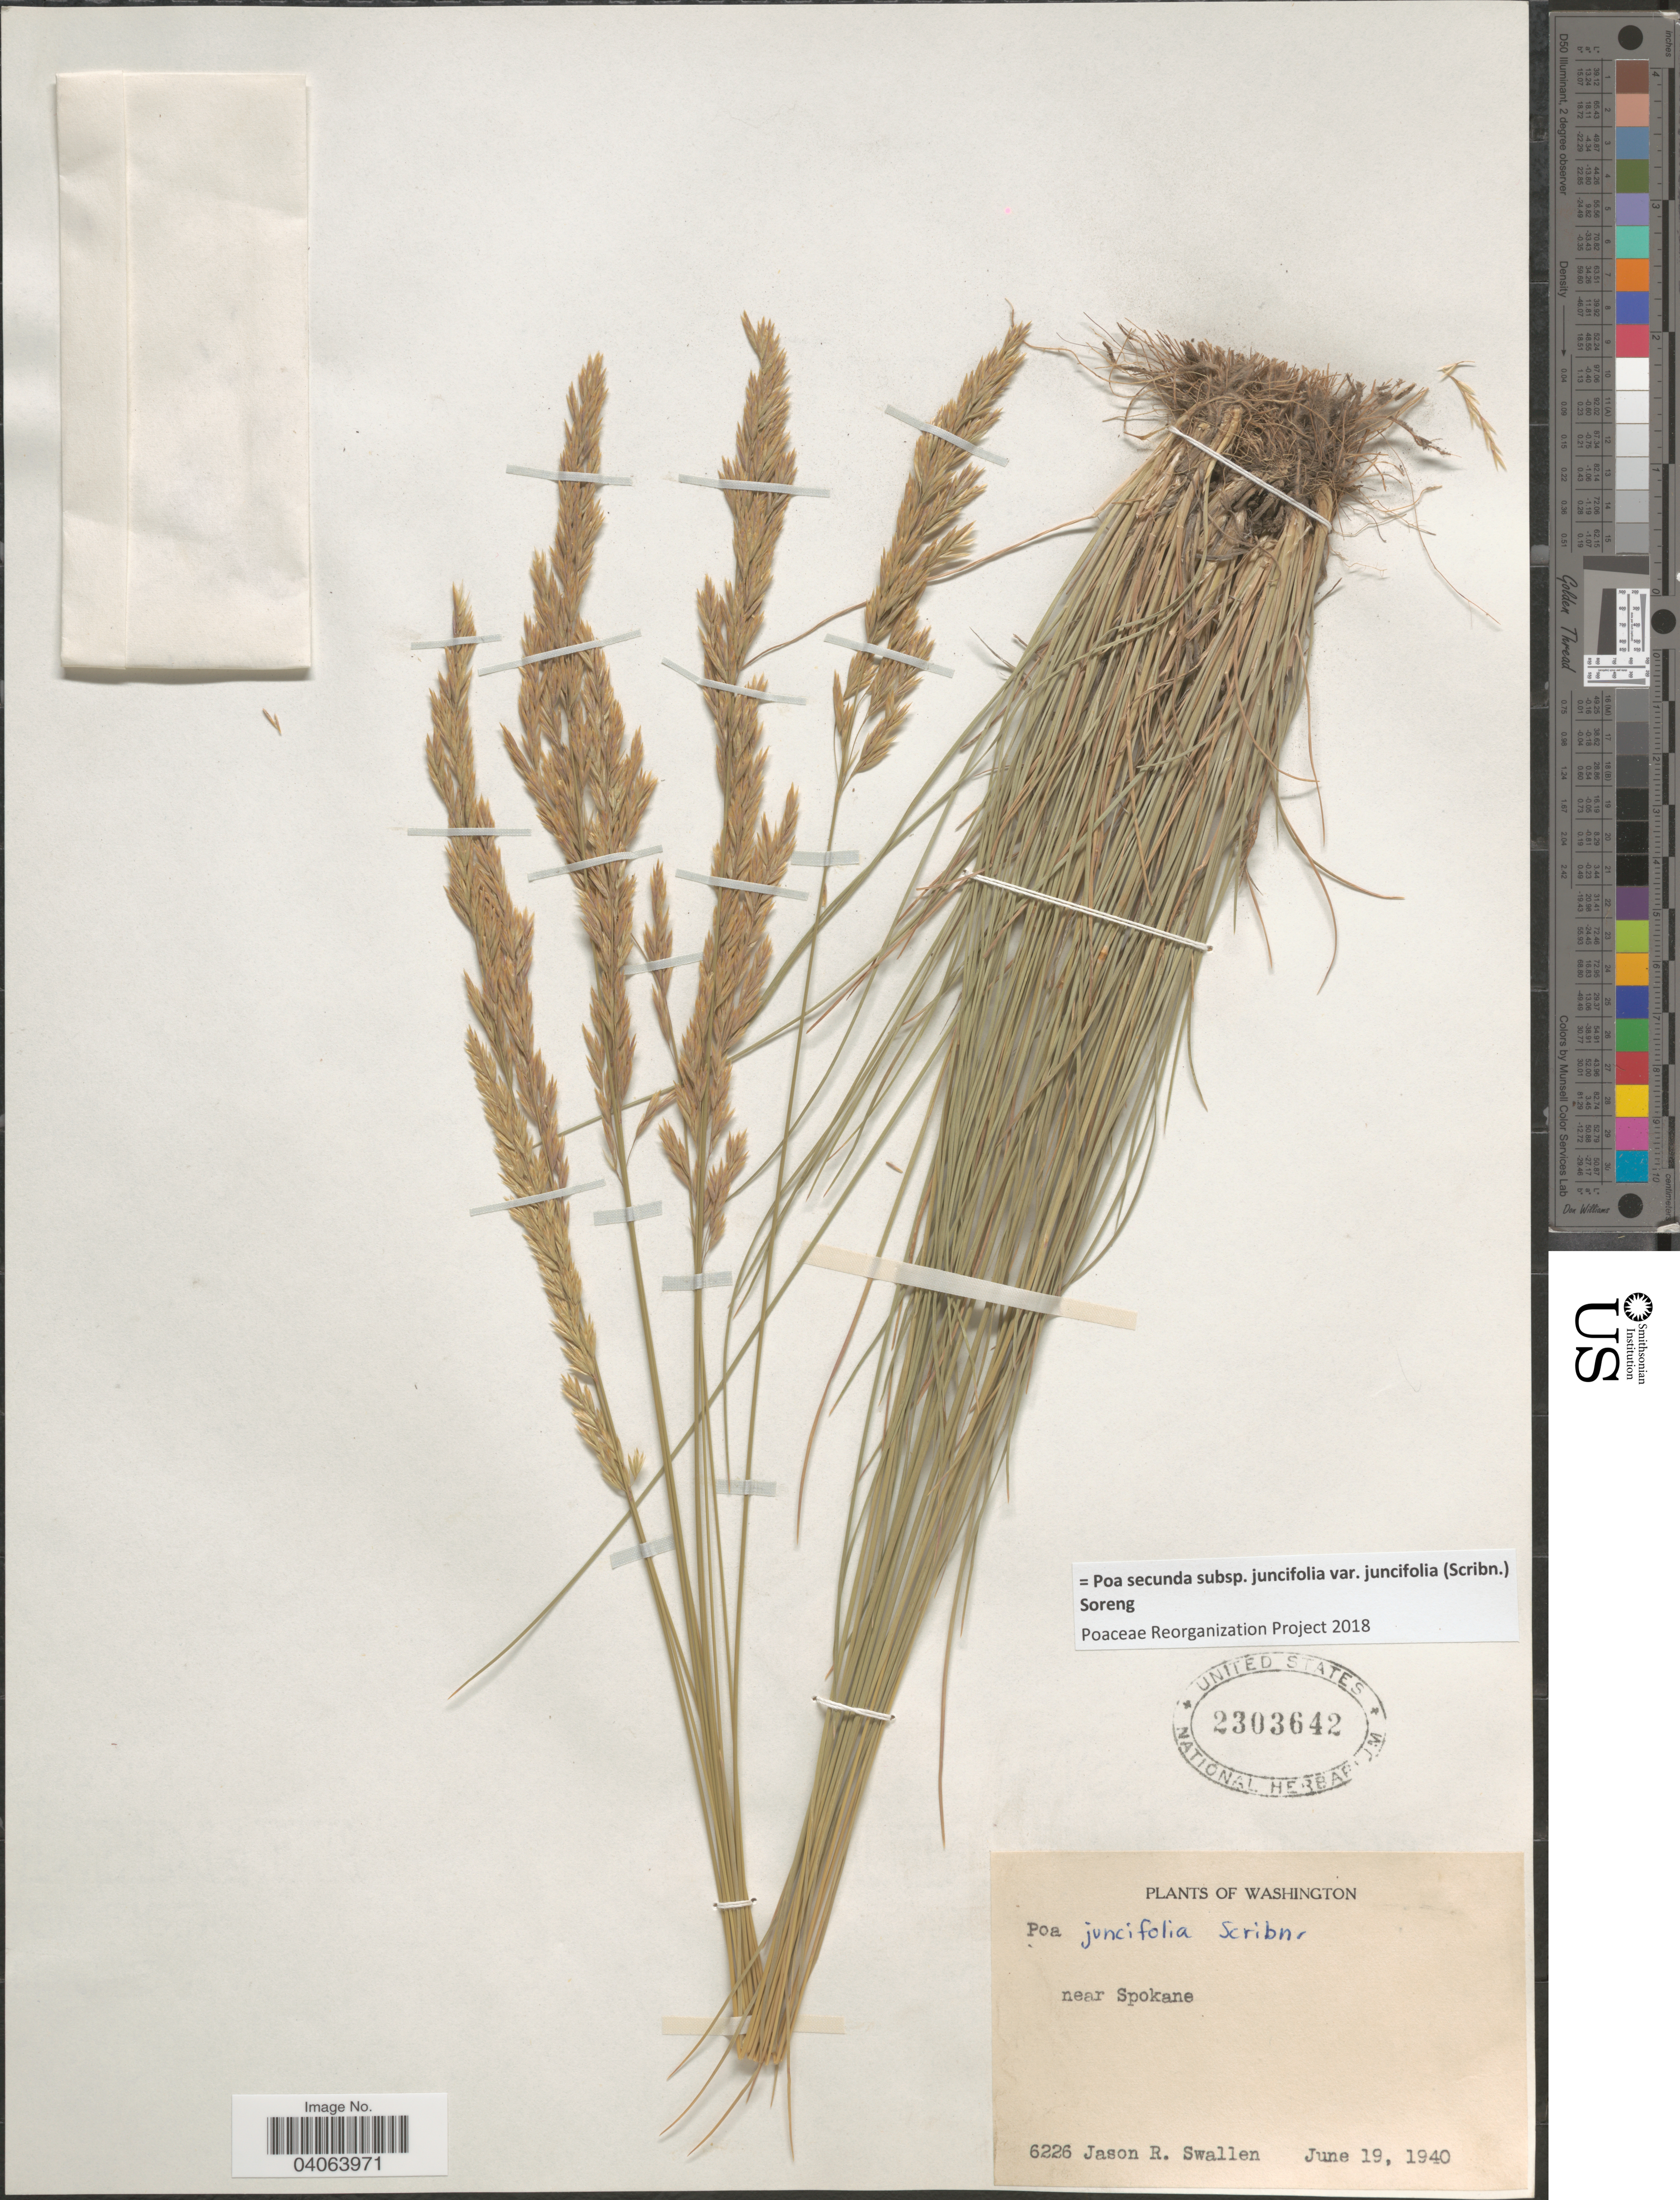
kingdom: Plantae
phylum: Tracheophyta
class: Liliopsida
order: Poales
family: Poaceae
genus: Poa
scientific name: Poa secunda subsp. juncifolia var. juncifolia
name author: (Scribn.) Soreng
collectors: J. R. Swallen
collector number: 6226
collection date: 1940-06-19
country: United States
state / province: Washington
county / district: Spokane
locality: Near Spokane.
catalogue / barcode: US 2303642